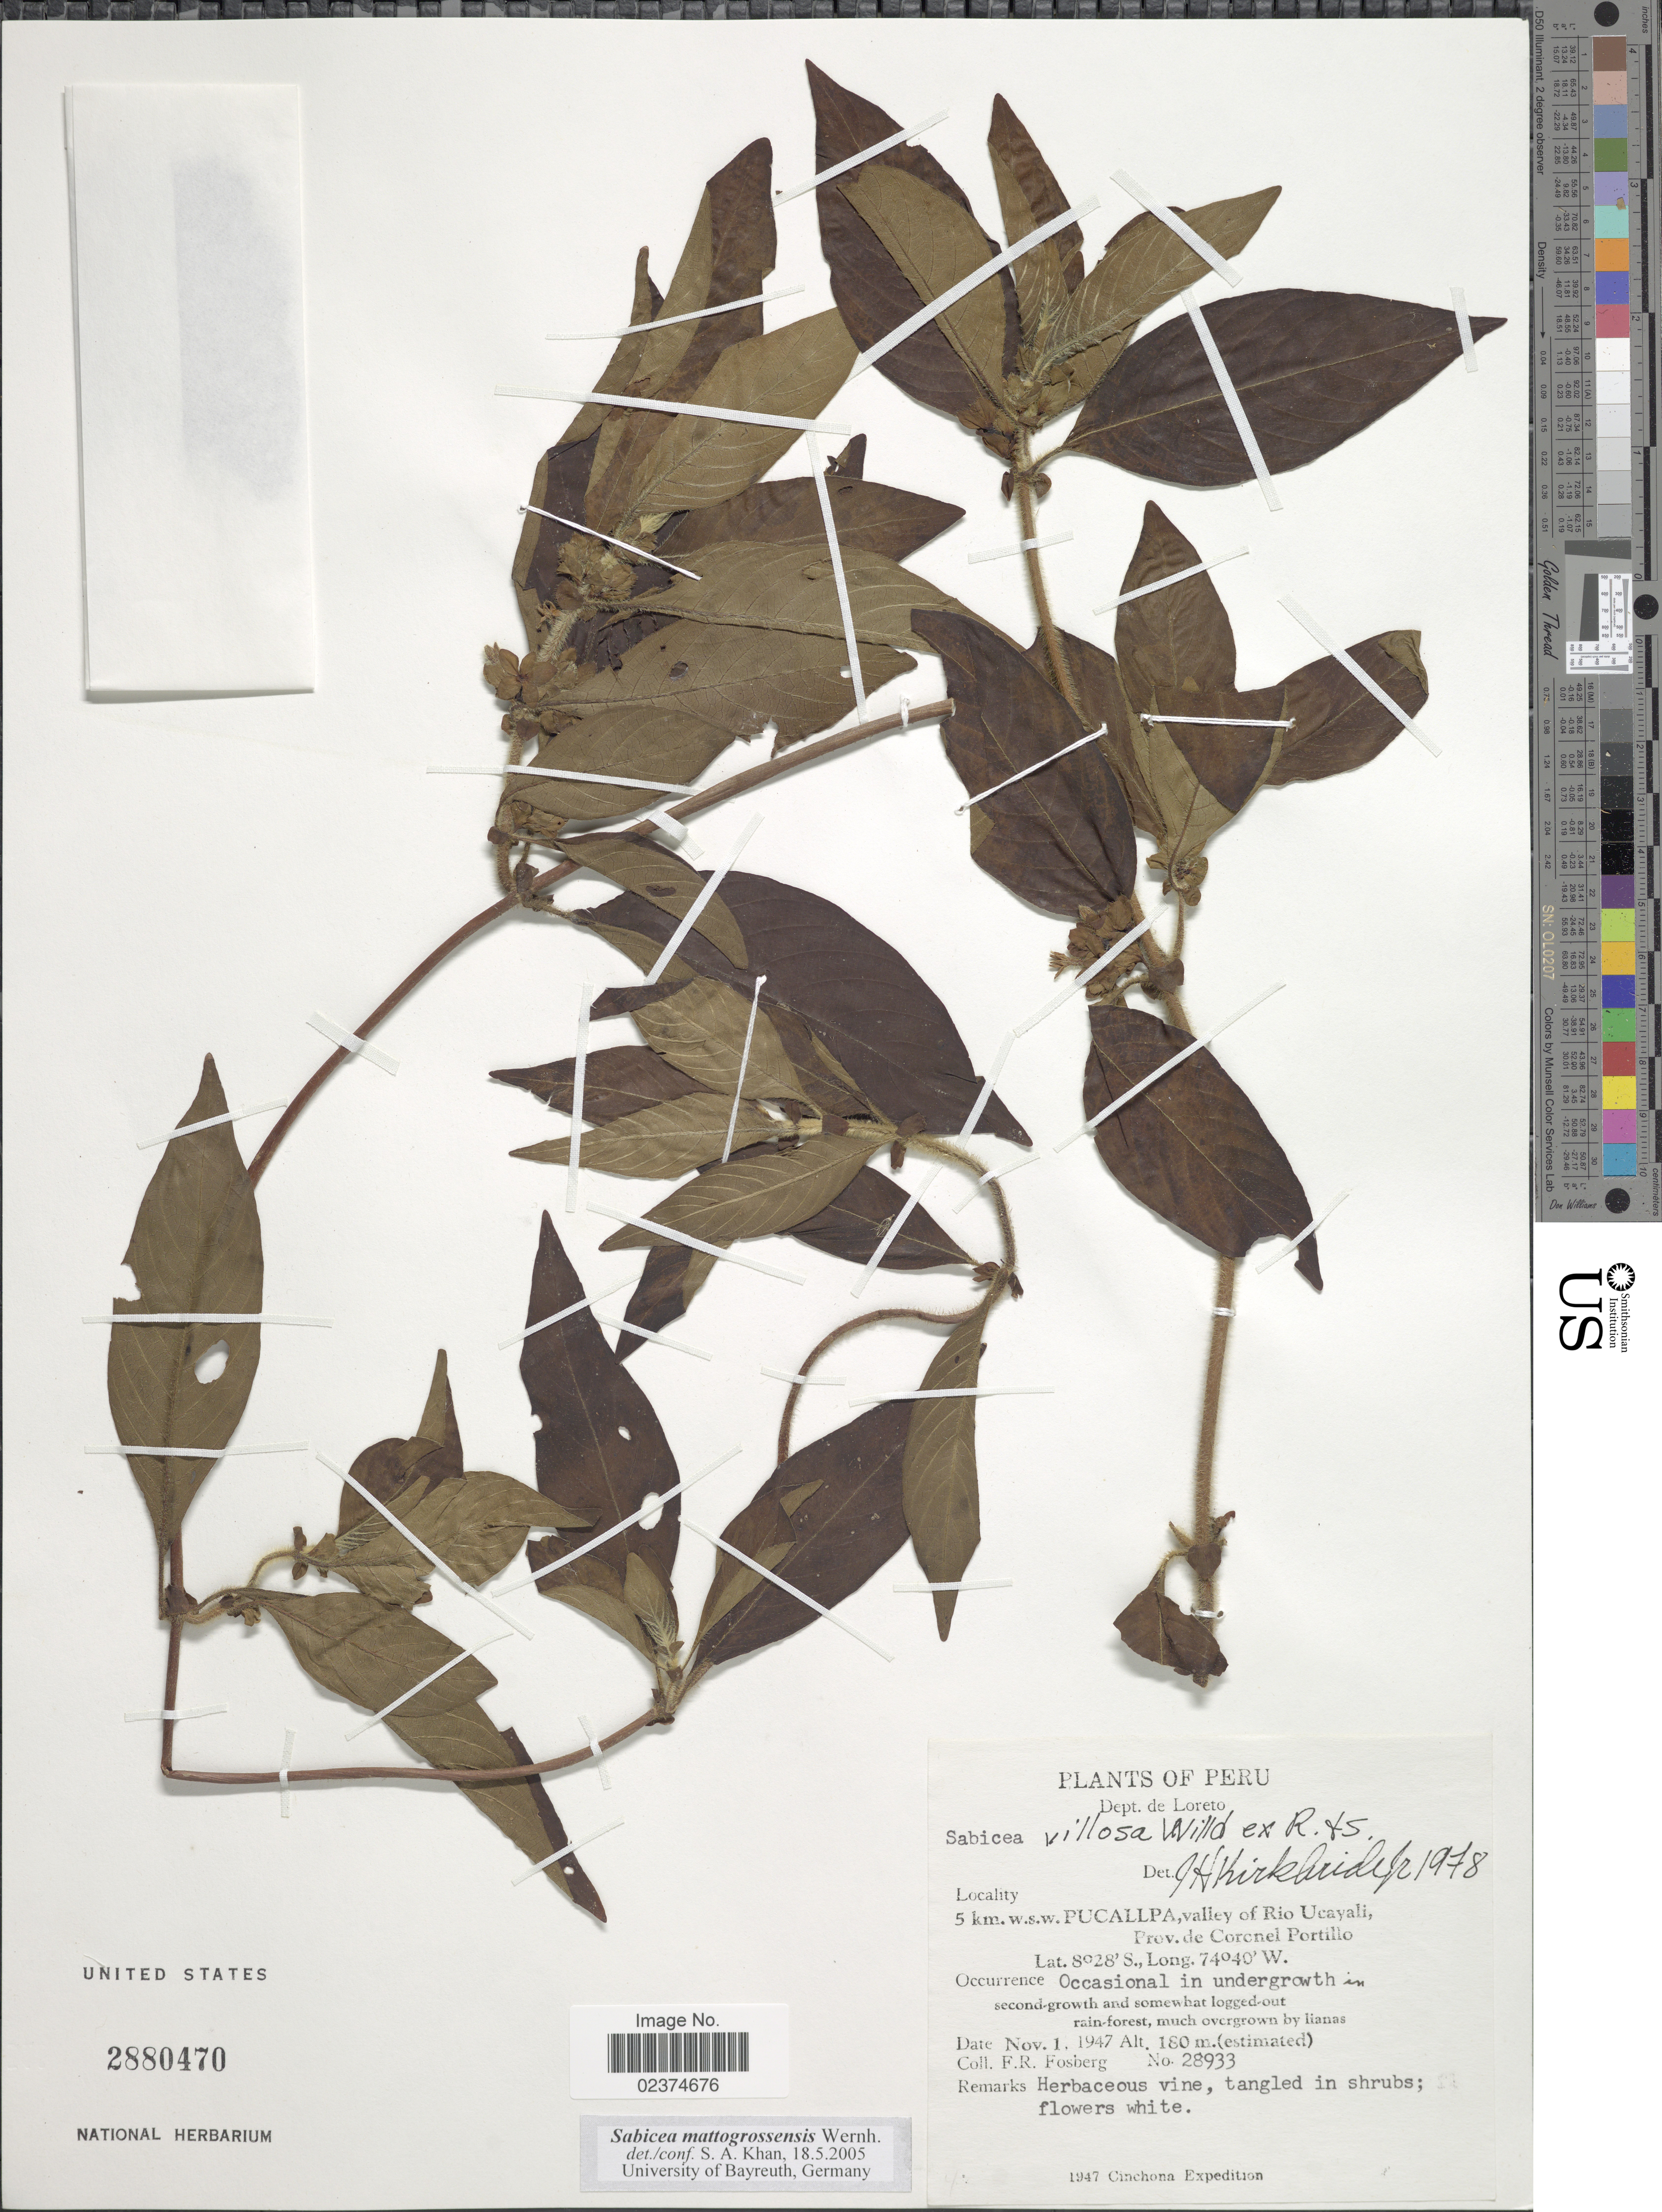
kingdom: Plantae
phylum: Tracheophyta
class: Magnoliopsida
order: Gentianales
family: Rubiaceae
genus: Sabicea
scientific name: Sabicea mattogrossensis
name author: Wernham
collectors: F. R. Fosberg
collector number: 28933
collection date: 1947-11-01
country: Peru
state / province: Ucayali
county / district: Coronel Portillo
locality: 5 km.WSW Pucallpa, valley of Rio Ucayali, Prov. de Coronel Portillo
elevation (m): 180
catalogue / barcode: US 2880470